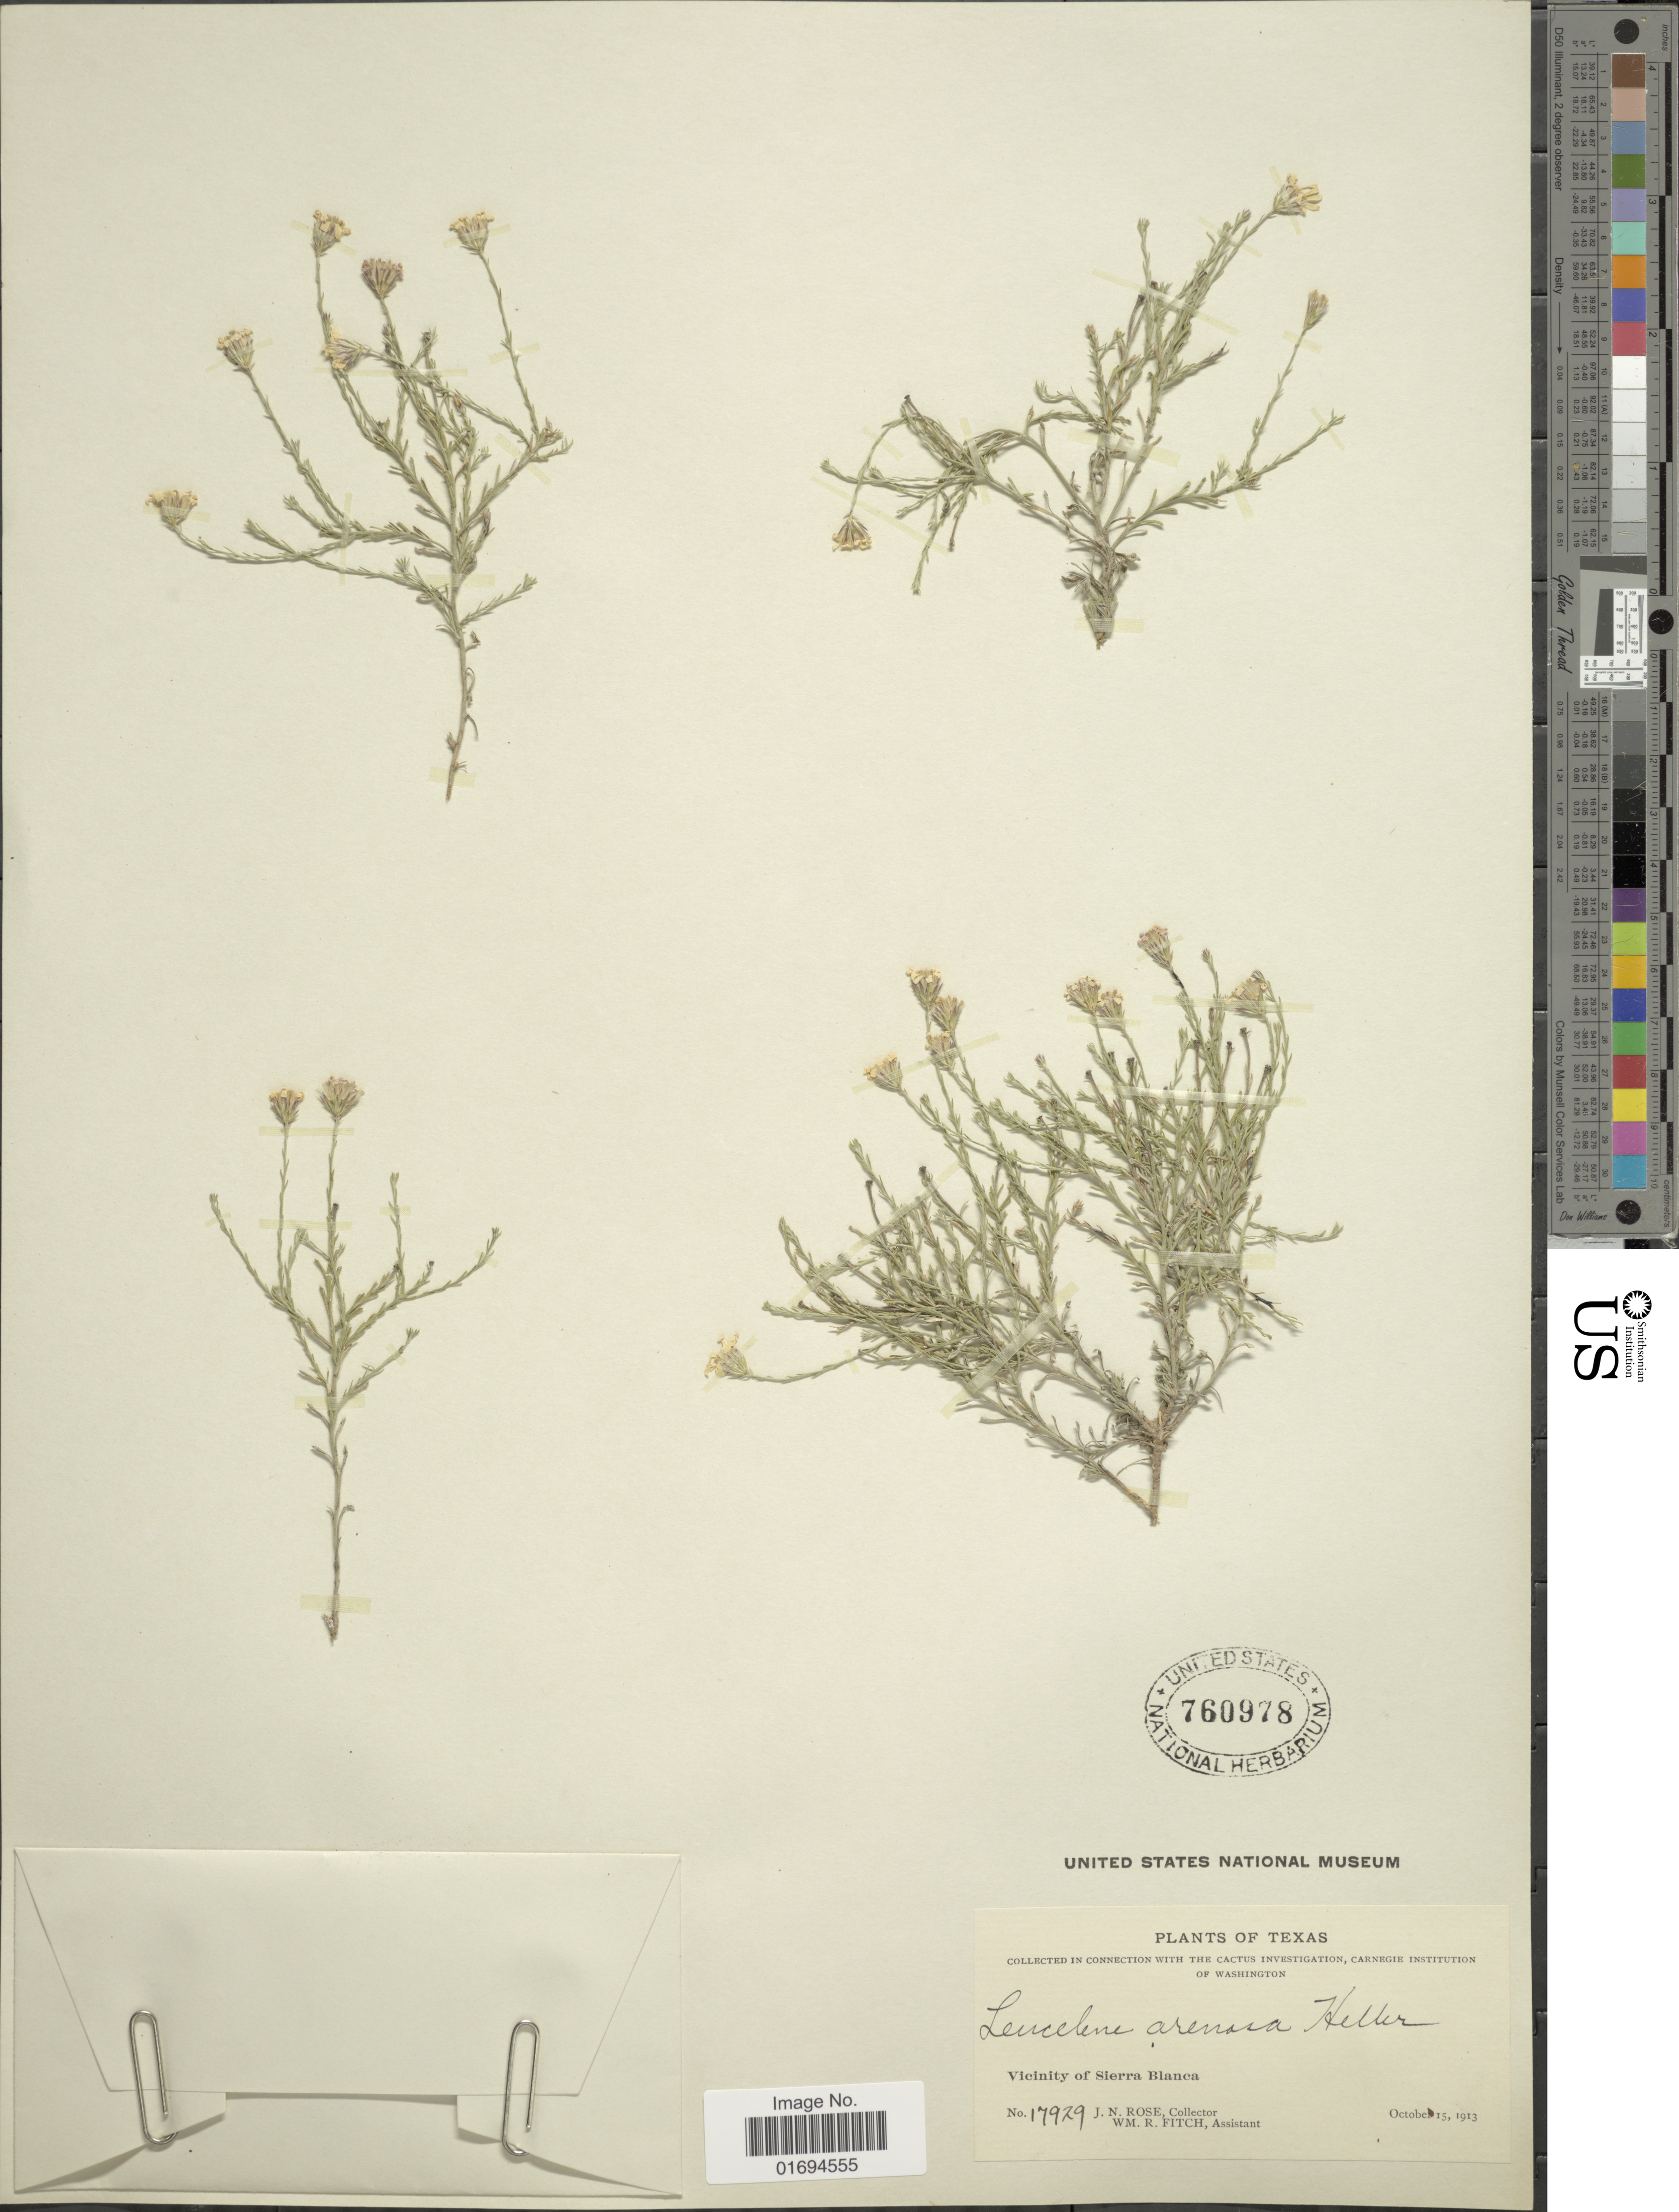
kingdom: Plantae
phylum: Tracheophyta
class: Magnoliopsida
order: Asterales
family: Asteraceae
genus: Chaetopappa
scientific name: Chaetopappa ericoides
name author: (Torr.) G.L. Nesom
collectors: J. N. Rose & W. R. Fitch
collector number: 17929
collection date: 1913-10-15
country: United States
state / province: Texas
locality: Vicinity of Sierra Blanca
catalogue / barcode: US 760978